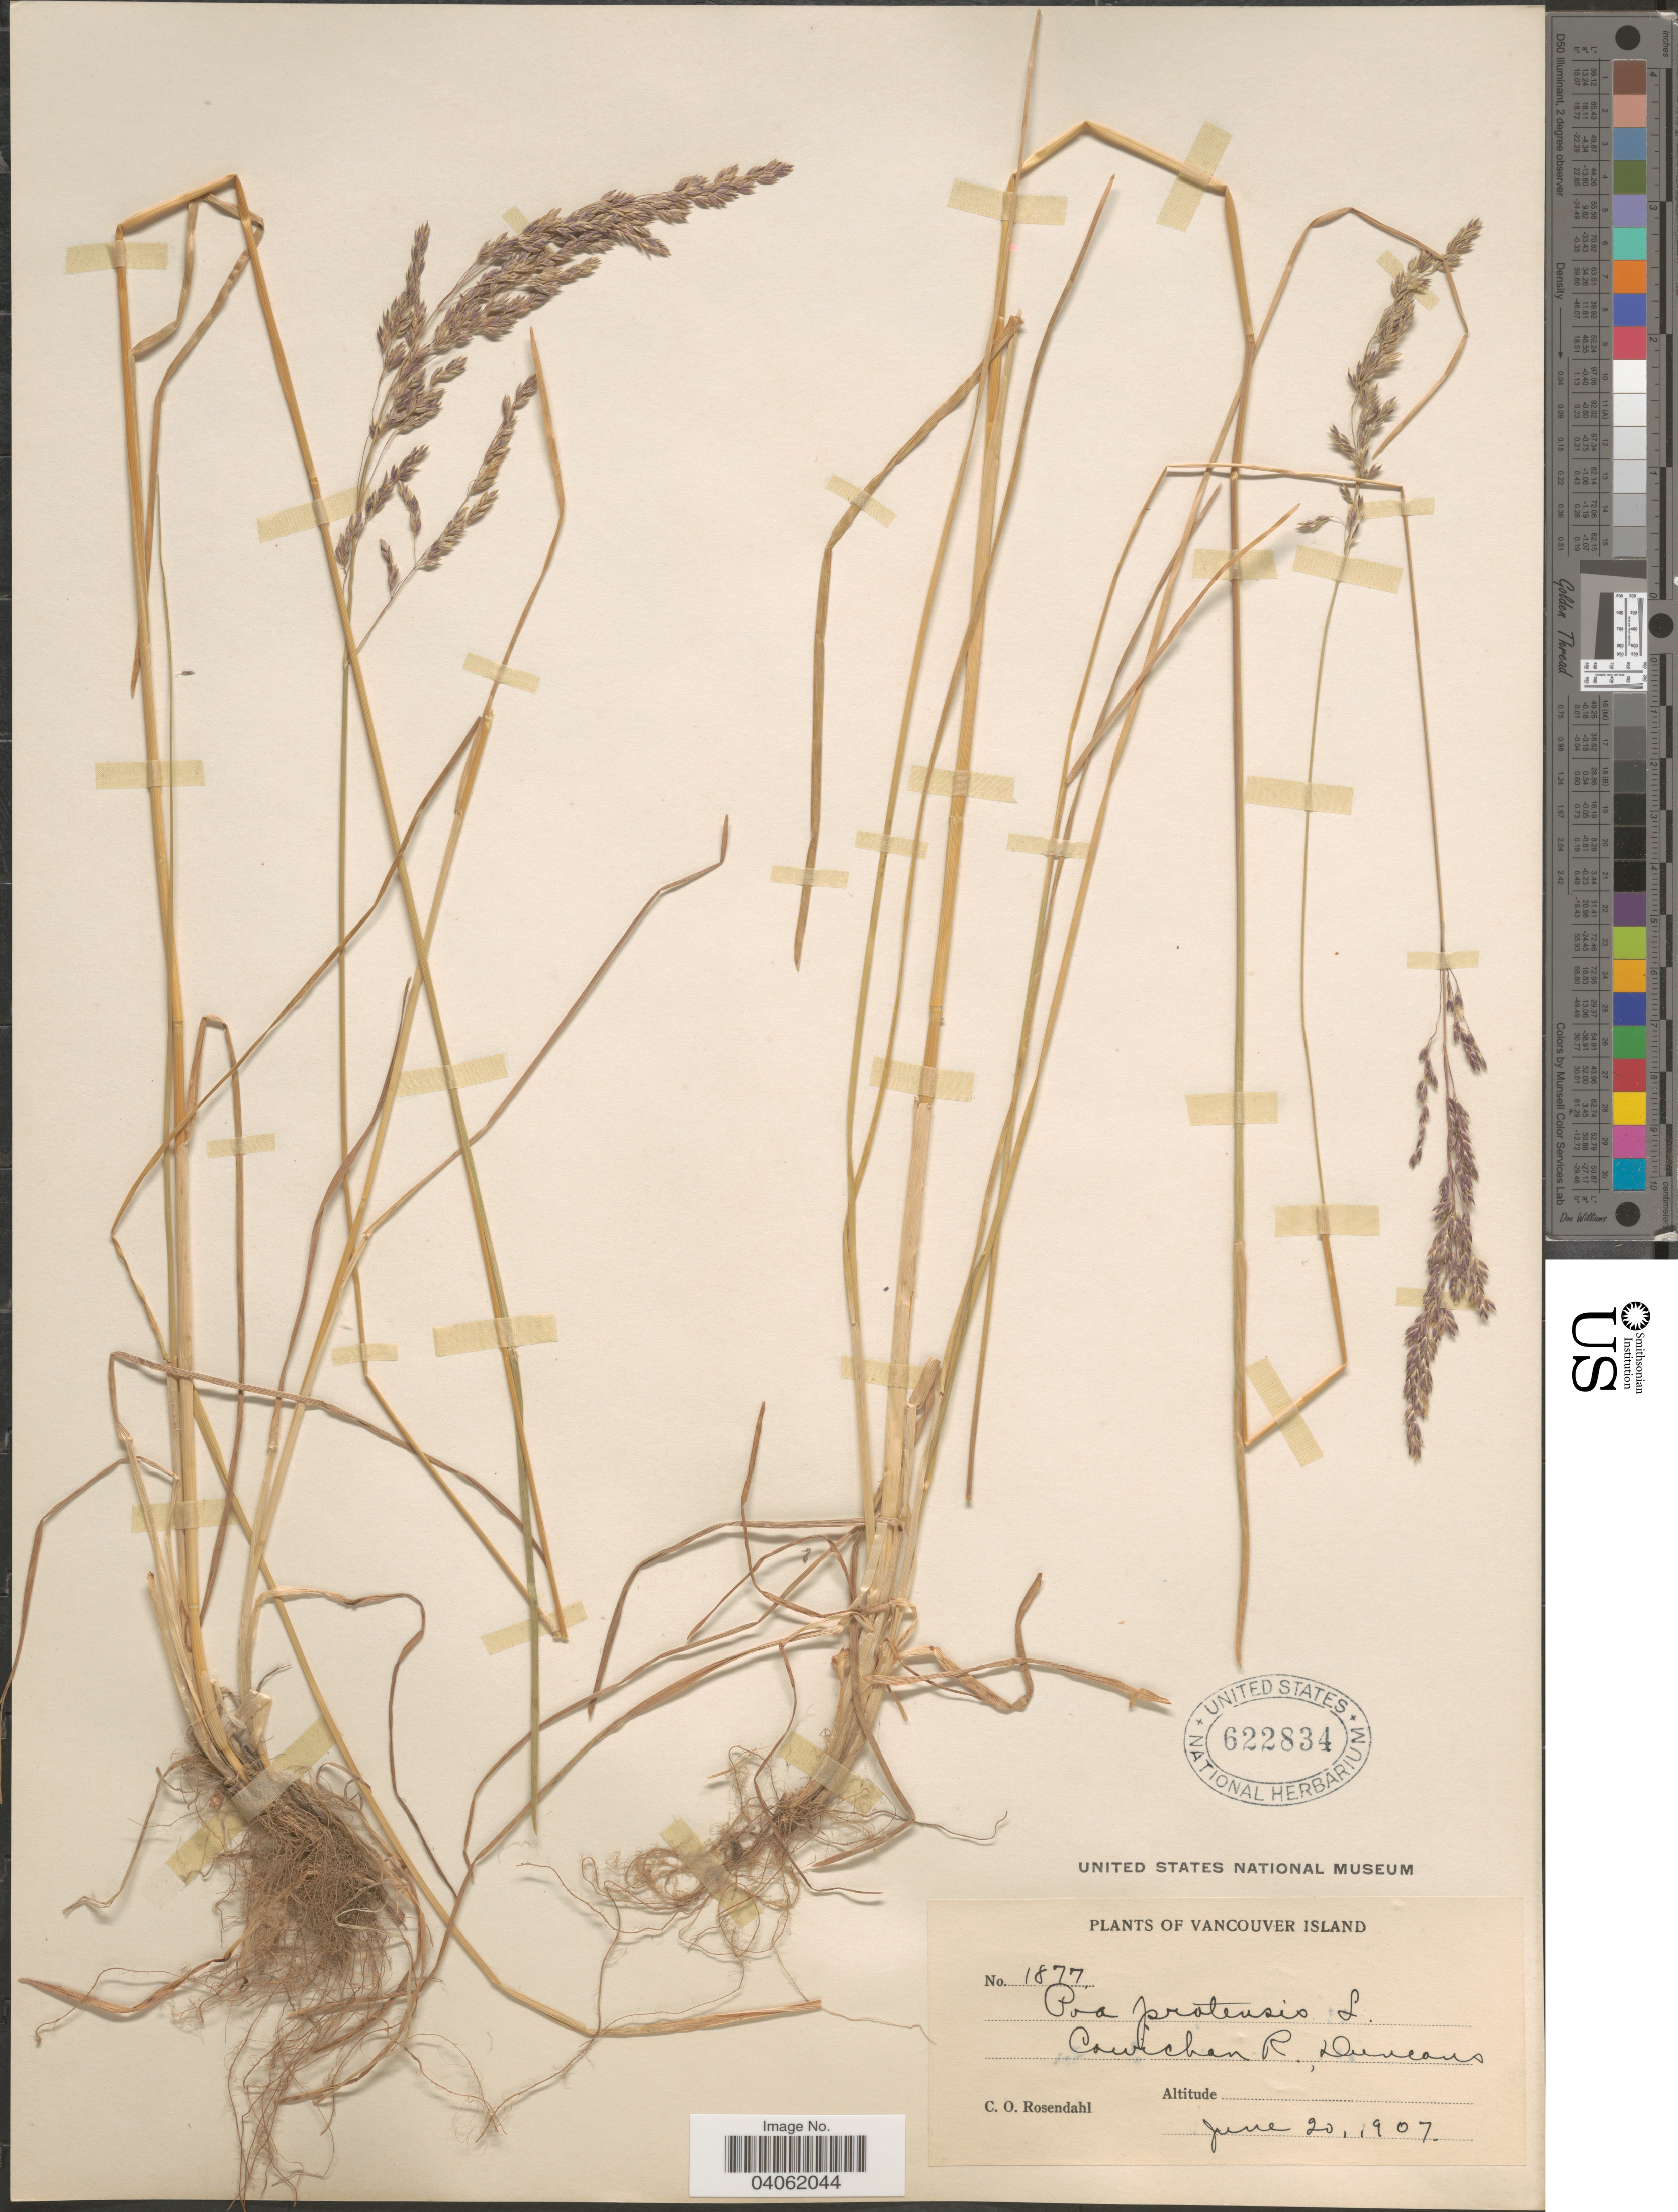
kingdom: Plantae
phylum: Tracheophyta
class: Liliopsida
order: Poales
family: Poaceae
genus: Poa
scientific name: Poa pratensis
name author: L.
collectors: C. O. Rosendahl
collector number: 1877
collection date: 1907-06-20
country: Canada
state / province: British Columbia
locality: Vancouver Island. Cowichan R., Duncans.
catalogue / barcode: US 622834